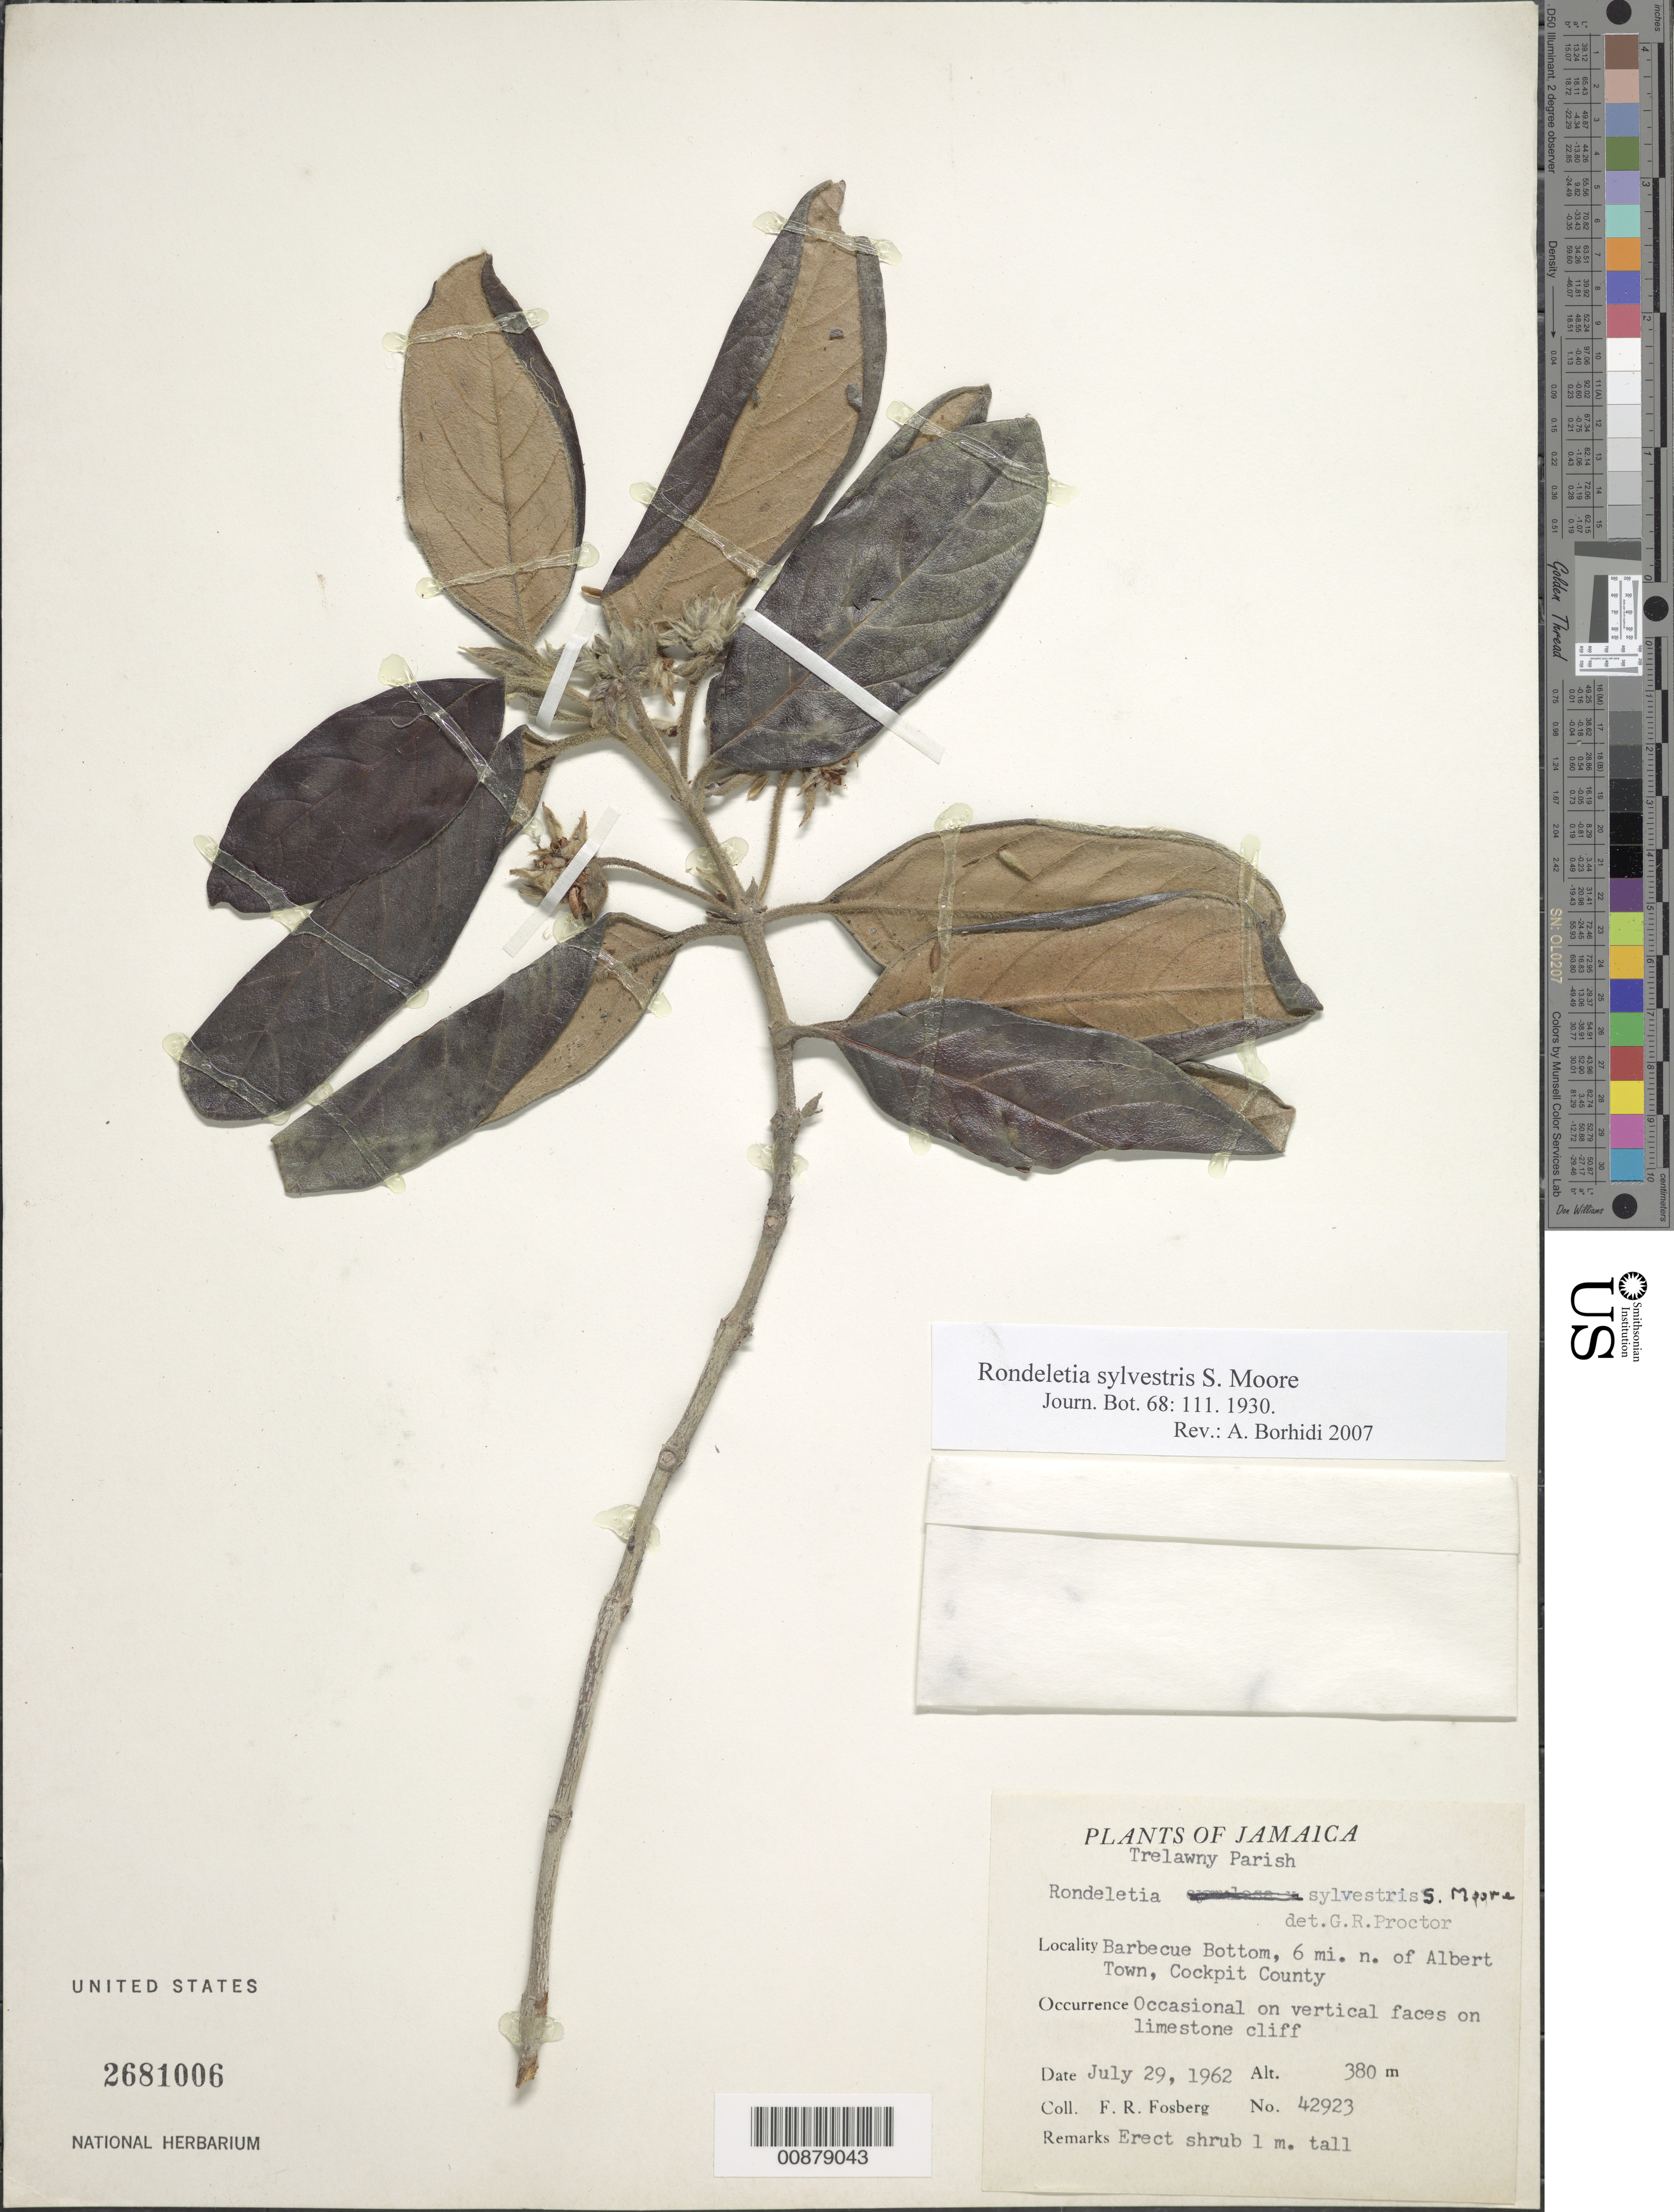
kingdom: Plantae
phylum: Tracheophyta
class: Magnoliopsida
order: Gentianales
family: Rubiaceae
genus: Rondeletia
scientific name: Rondeletia sylvestris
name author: S. Moore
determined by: Borhidi, Attila L.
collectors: F. R. Fosberg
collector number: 42923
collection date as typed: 29 Jul 1962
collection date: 1962-07-29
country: Jamaica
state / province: Trelawny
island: Jamaica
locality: Barbeque Bottom, 6 mi. N of Albert Town, Cockpit Country.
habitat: on vertical faces of limestone cliff.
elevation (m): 380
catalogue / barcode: US 2681006